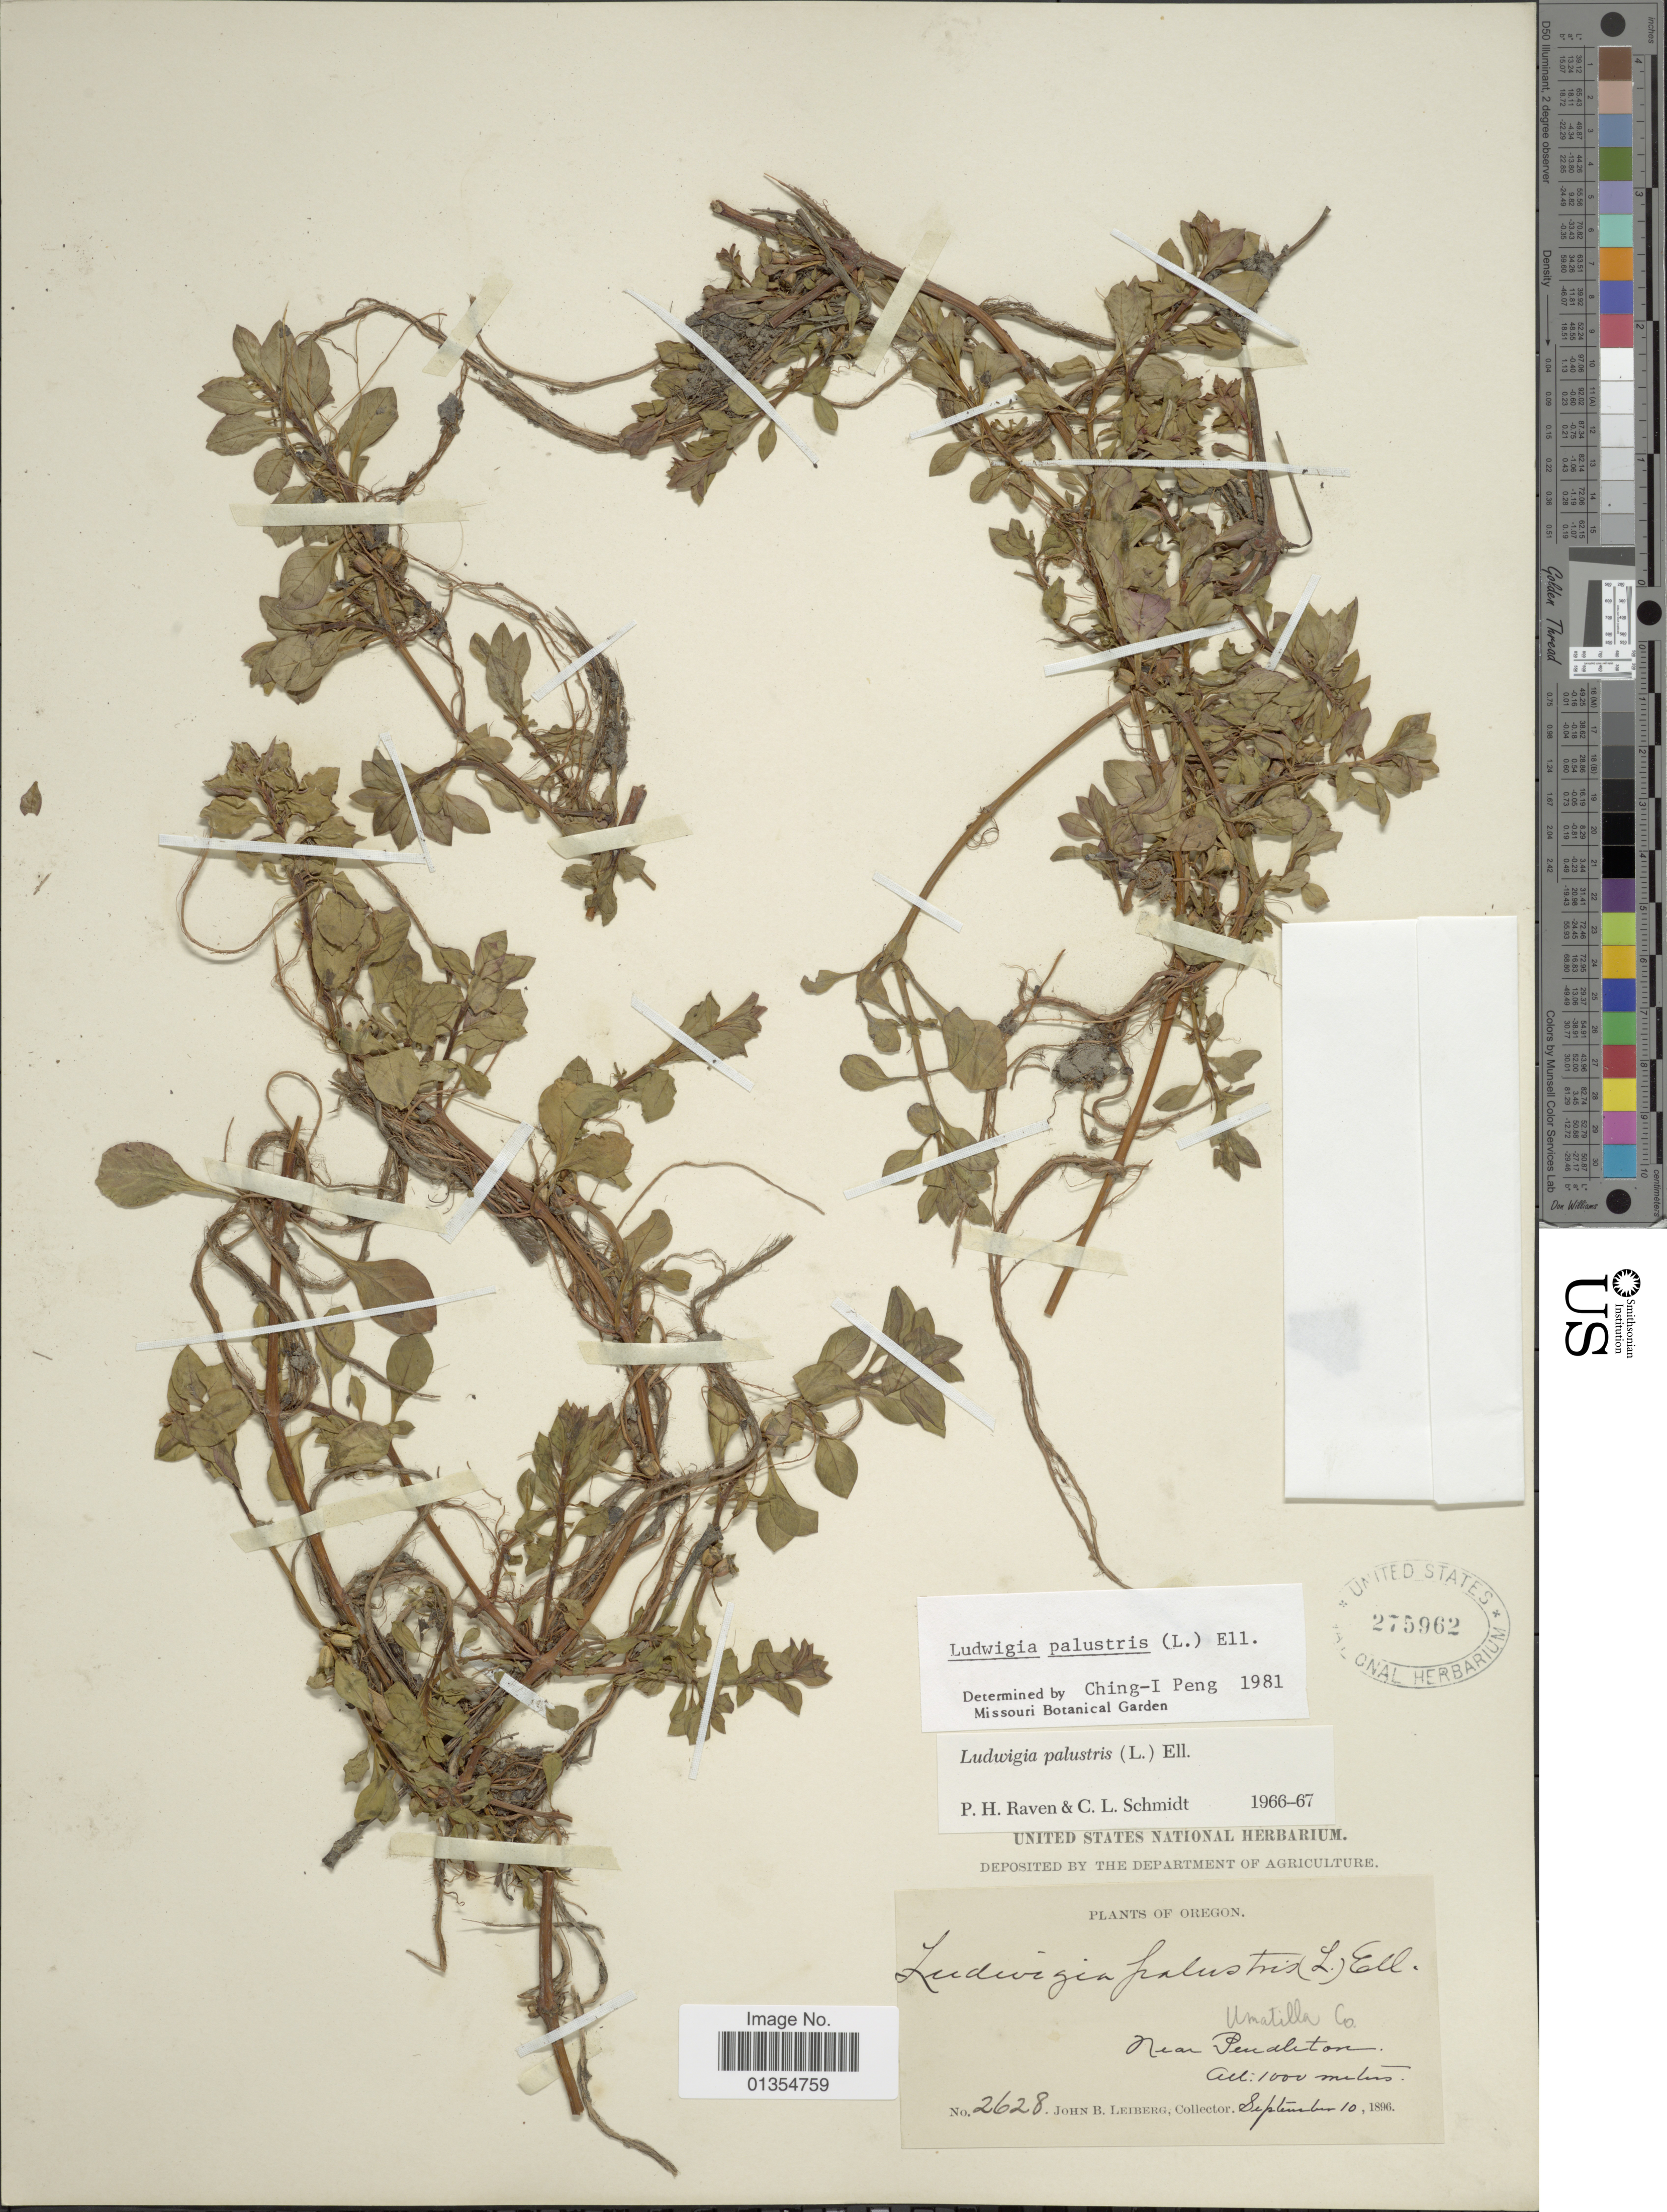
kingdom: Plantae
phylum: Tracheophyta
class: Magnoliopsida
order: Myrtales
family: Onagraceae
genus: Ludwigia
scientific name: Ludwigia palustris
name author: (L.) Elliott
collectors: J. B. Leiberg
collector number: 2628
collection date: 1896-09-10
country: United States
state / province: Oregon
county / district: Umatilla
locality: Near Pendleton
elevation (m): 1000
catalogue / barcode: US 275962